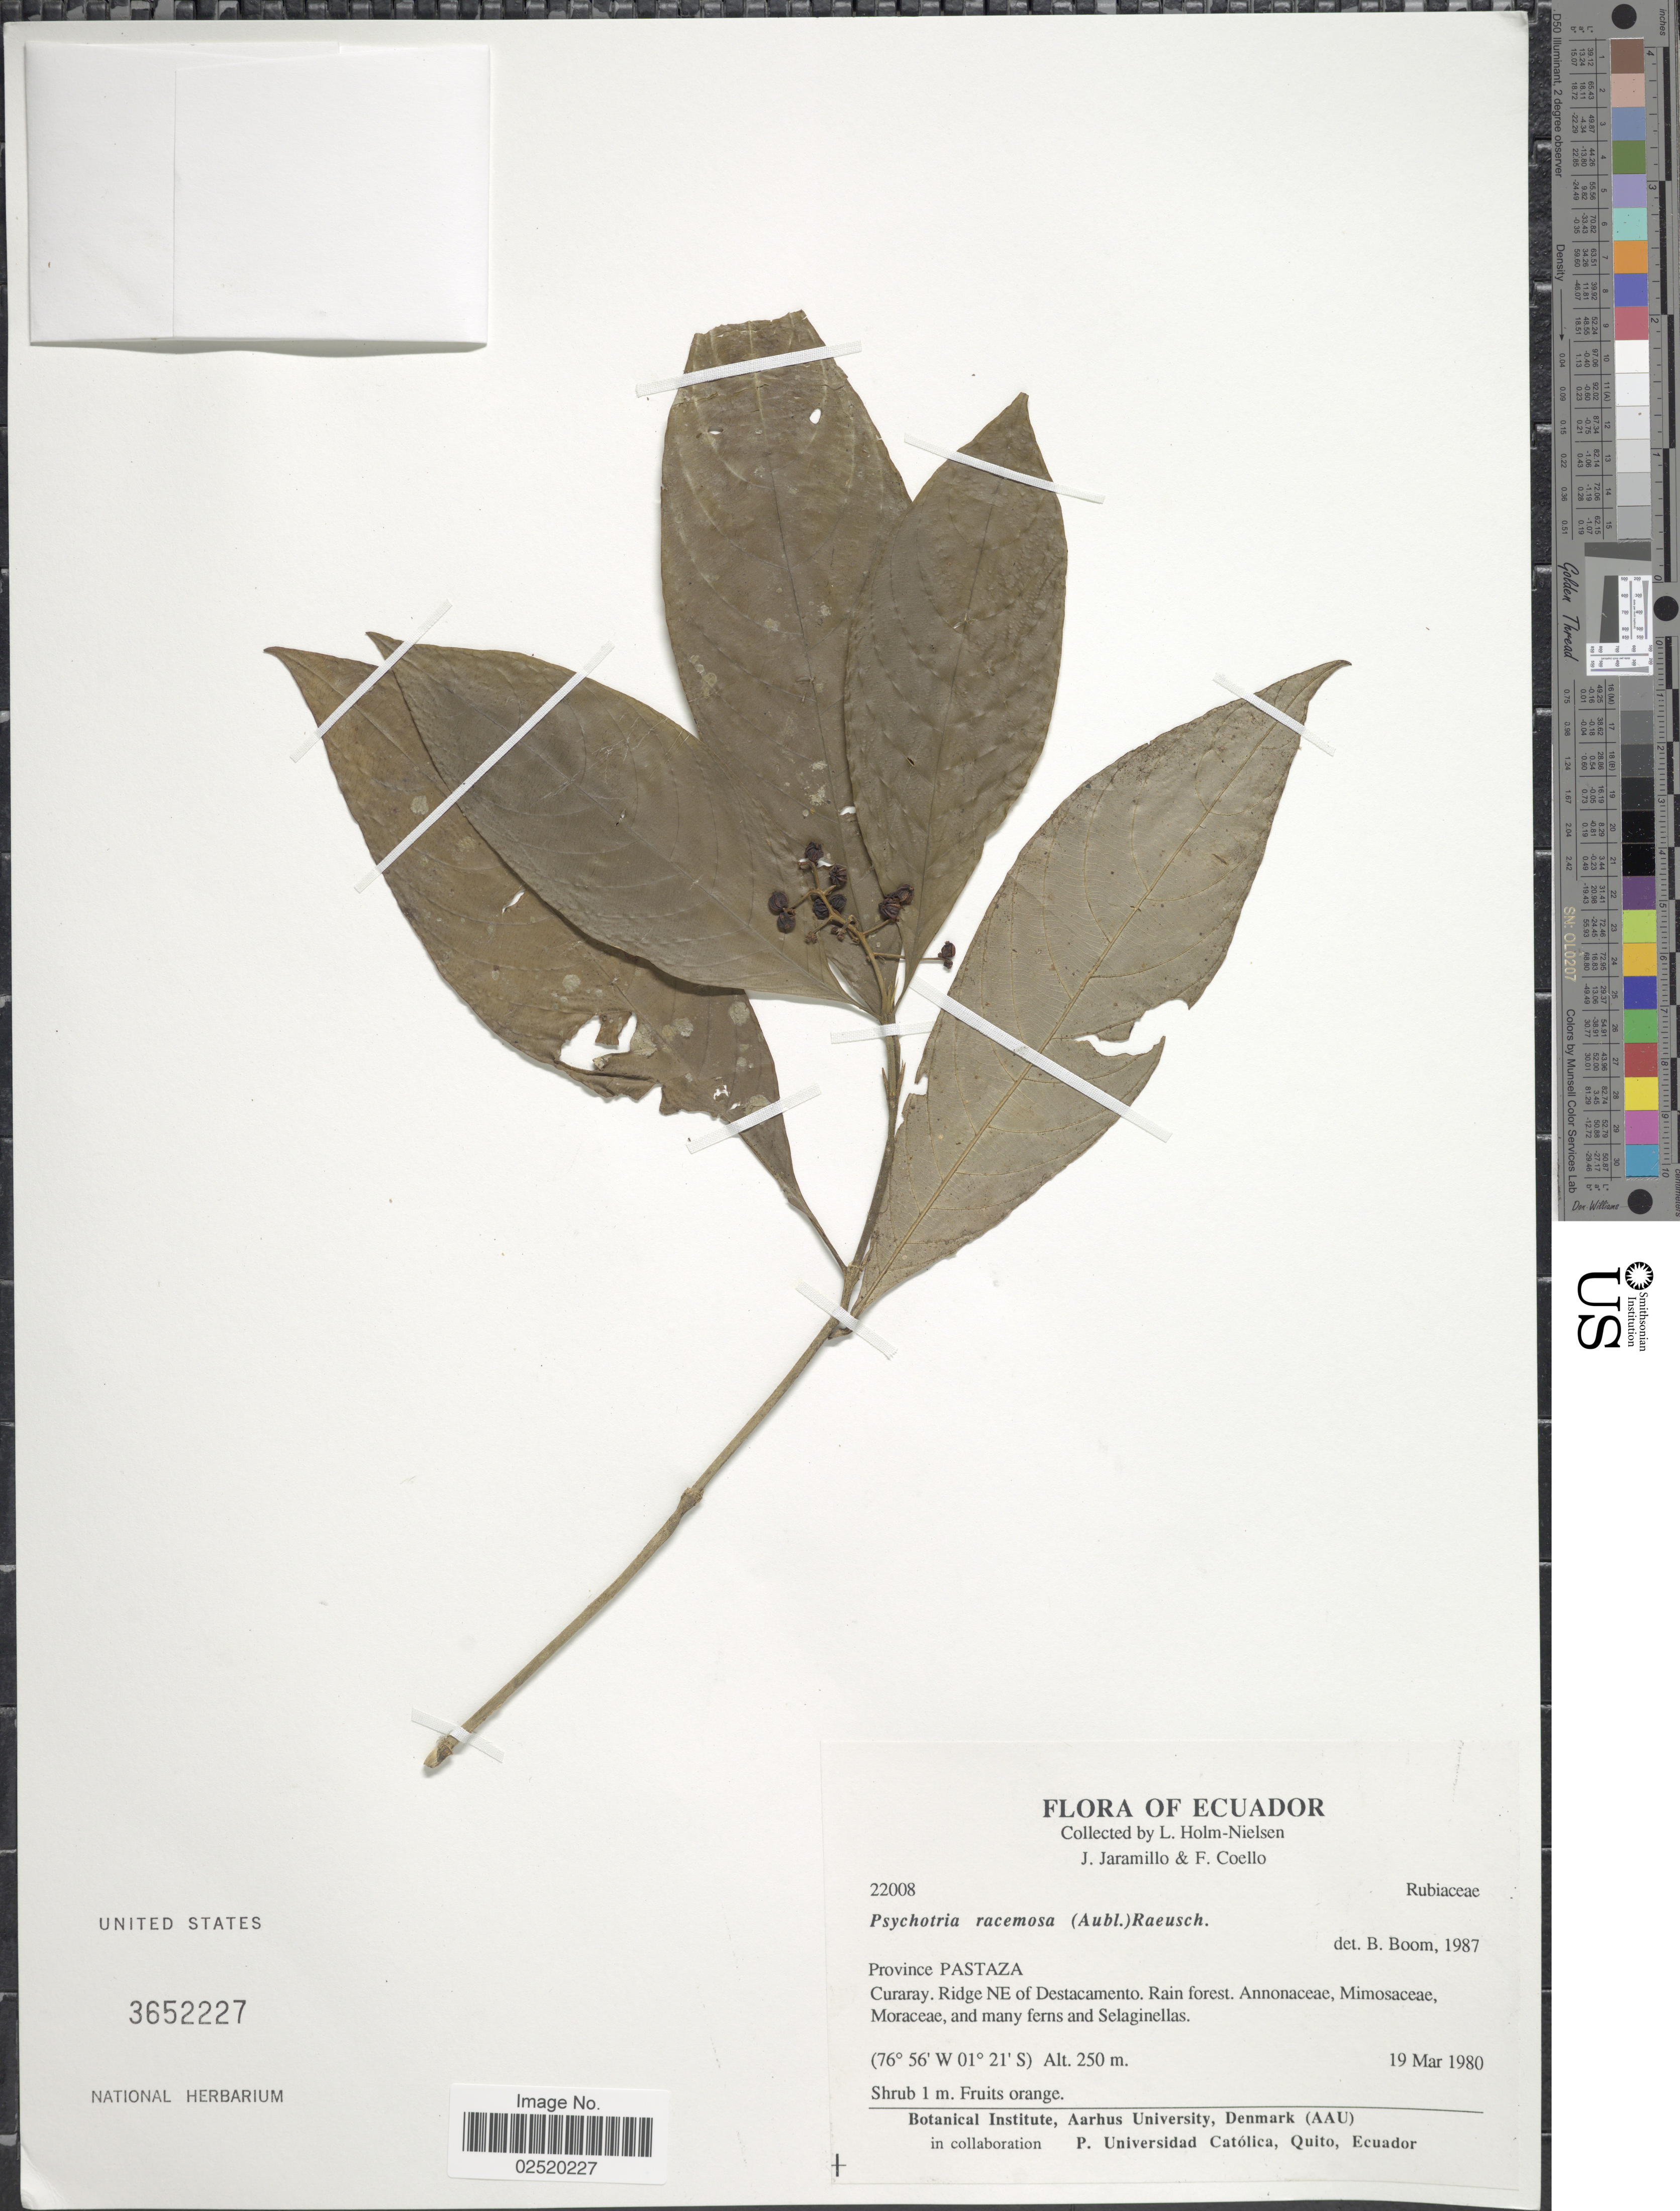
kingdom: Plantae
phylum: Tracheophyta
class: Magnoliopsida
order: Gentianales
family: Rubiaceae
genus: Psychotria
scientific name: Psychotria racemosa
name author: Rich.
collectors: L. Holm-Nielsen, J. Jaramillo & F. Coelho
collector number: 22008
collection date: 1980-03-19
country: Ecuador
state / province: Pastaza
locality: Province Pastaza, Curaray, Ridge NE of Destacamento, Rain forest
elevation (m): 250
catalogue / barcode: US 3652227